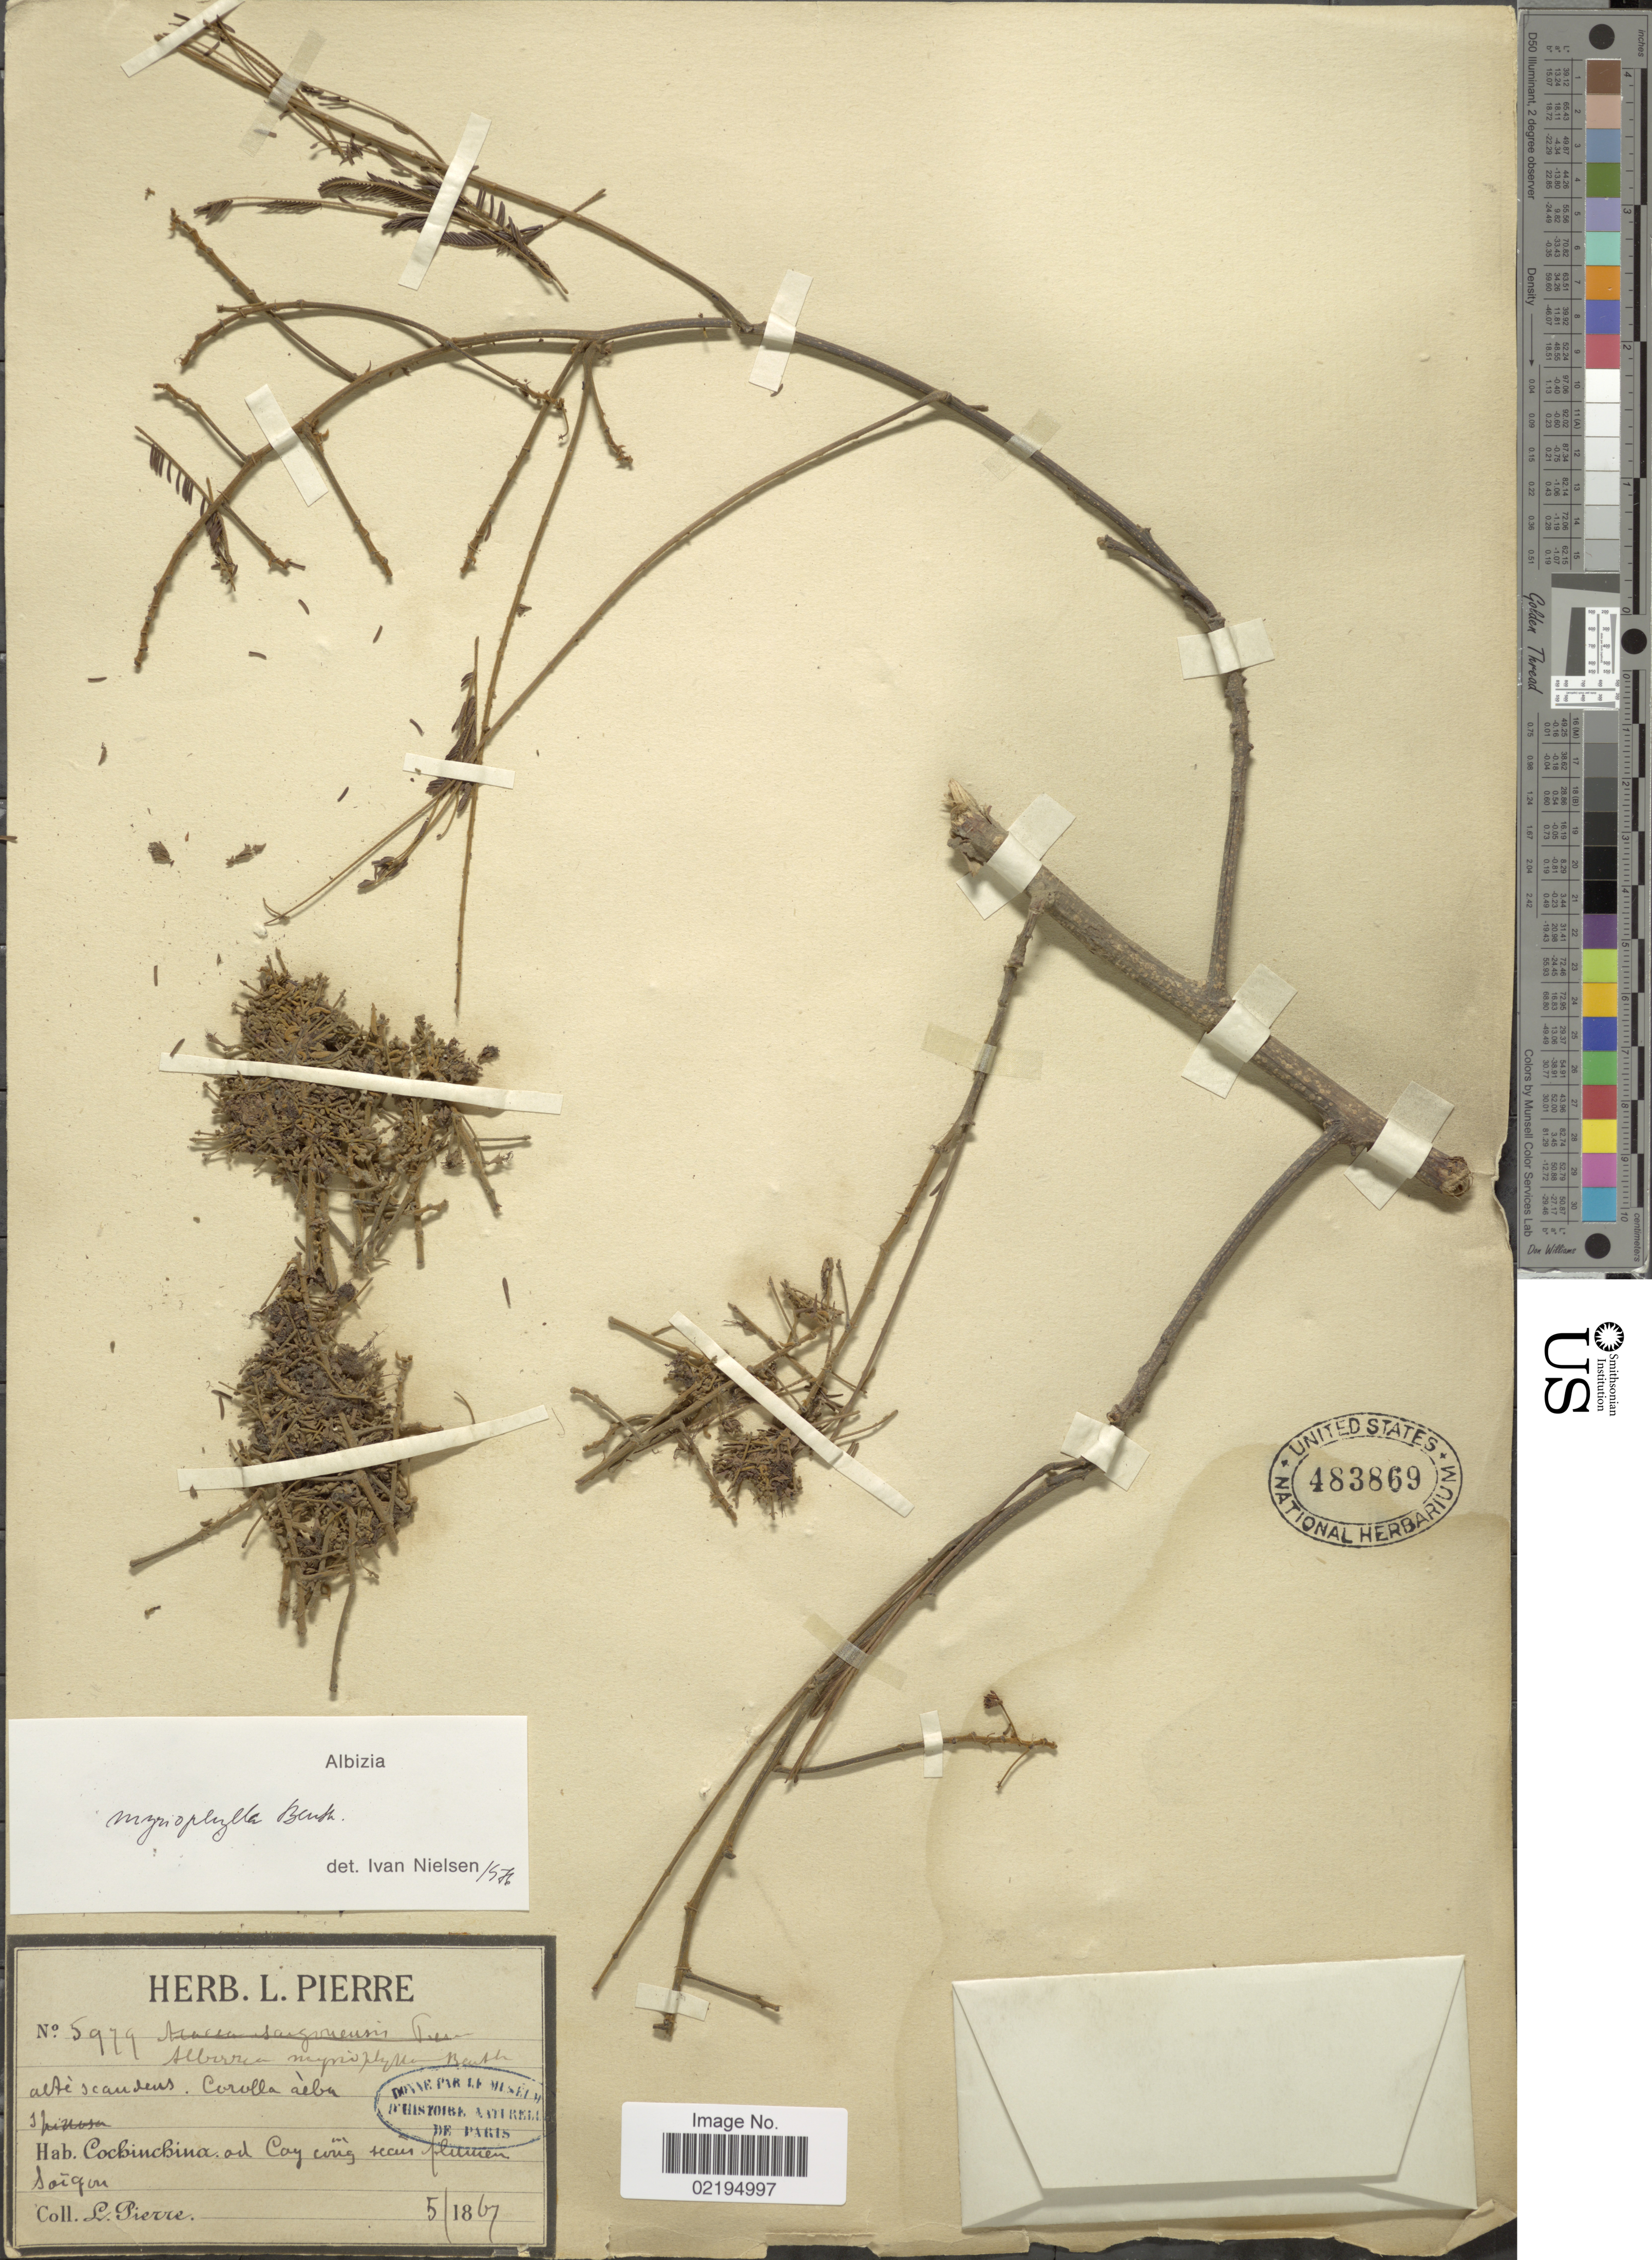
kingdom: Plantae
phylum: Tracheophyta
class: Magnoliopsida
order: Fabales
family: Fabaceae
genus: Albizia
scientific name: Albizia myriophylla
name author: Benth.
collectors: L. Pierre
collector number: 5979*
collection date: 1867-05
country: Vietnam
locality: Cochinchina ad Cay evoy secus flumen Saigon. [interpreted]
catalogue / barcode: US 483869